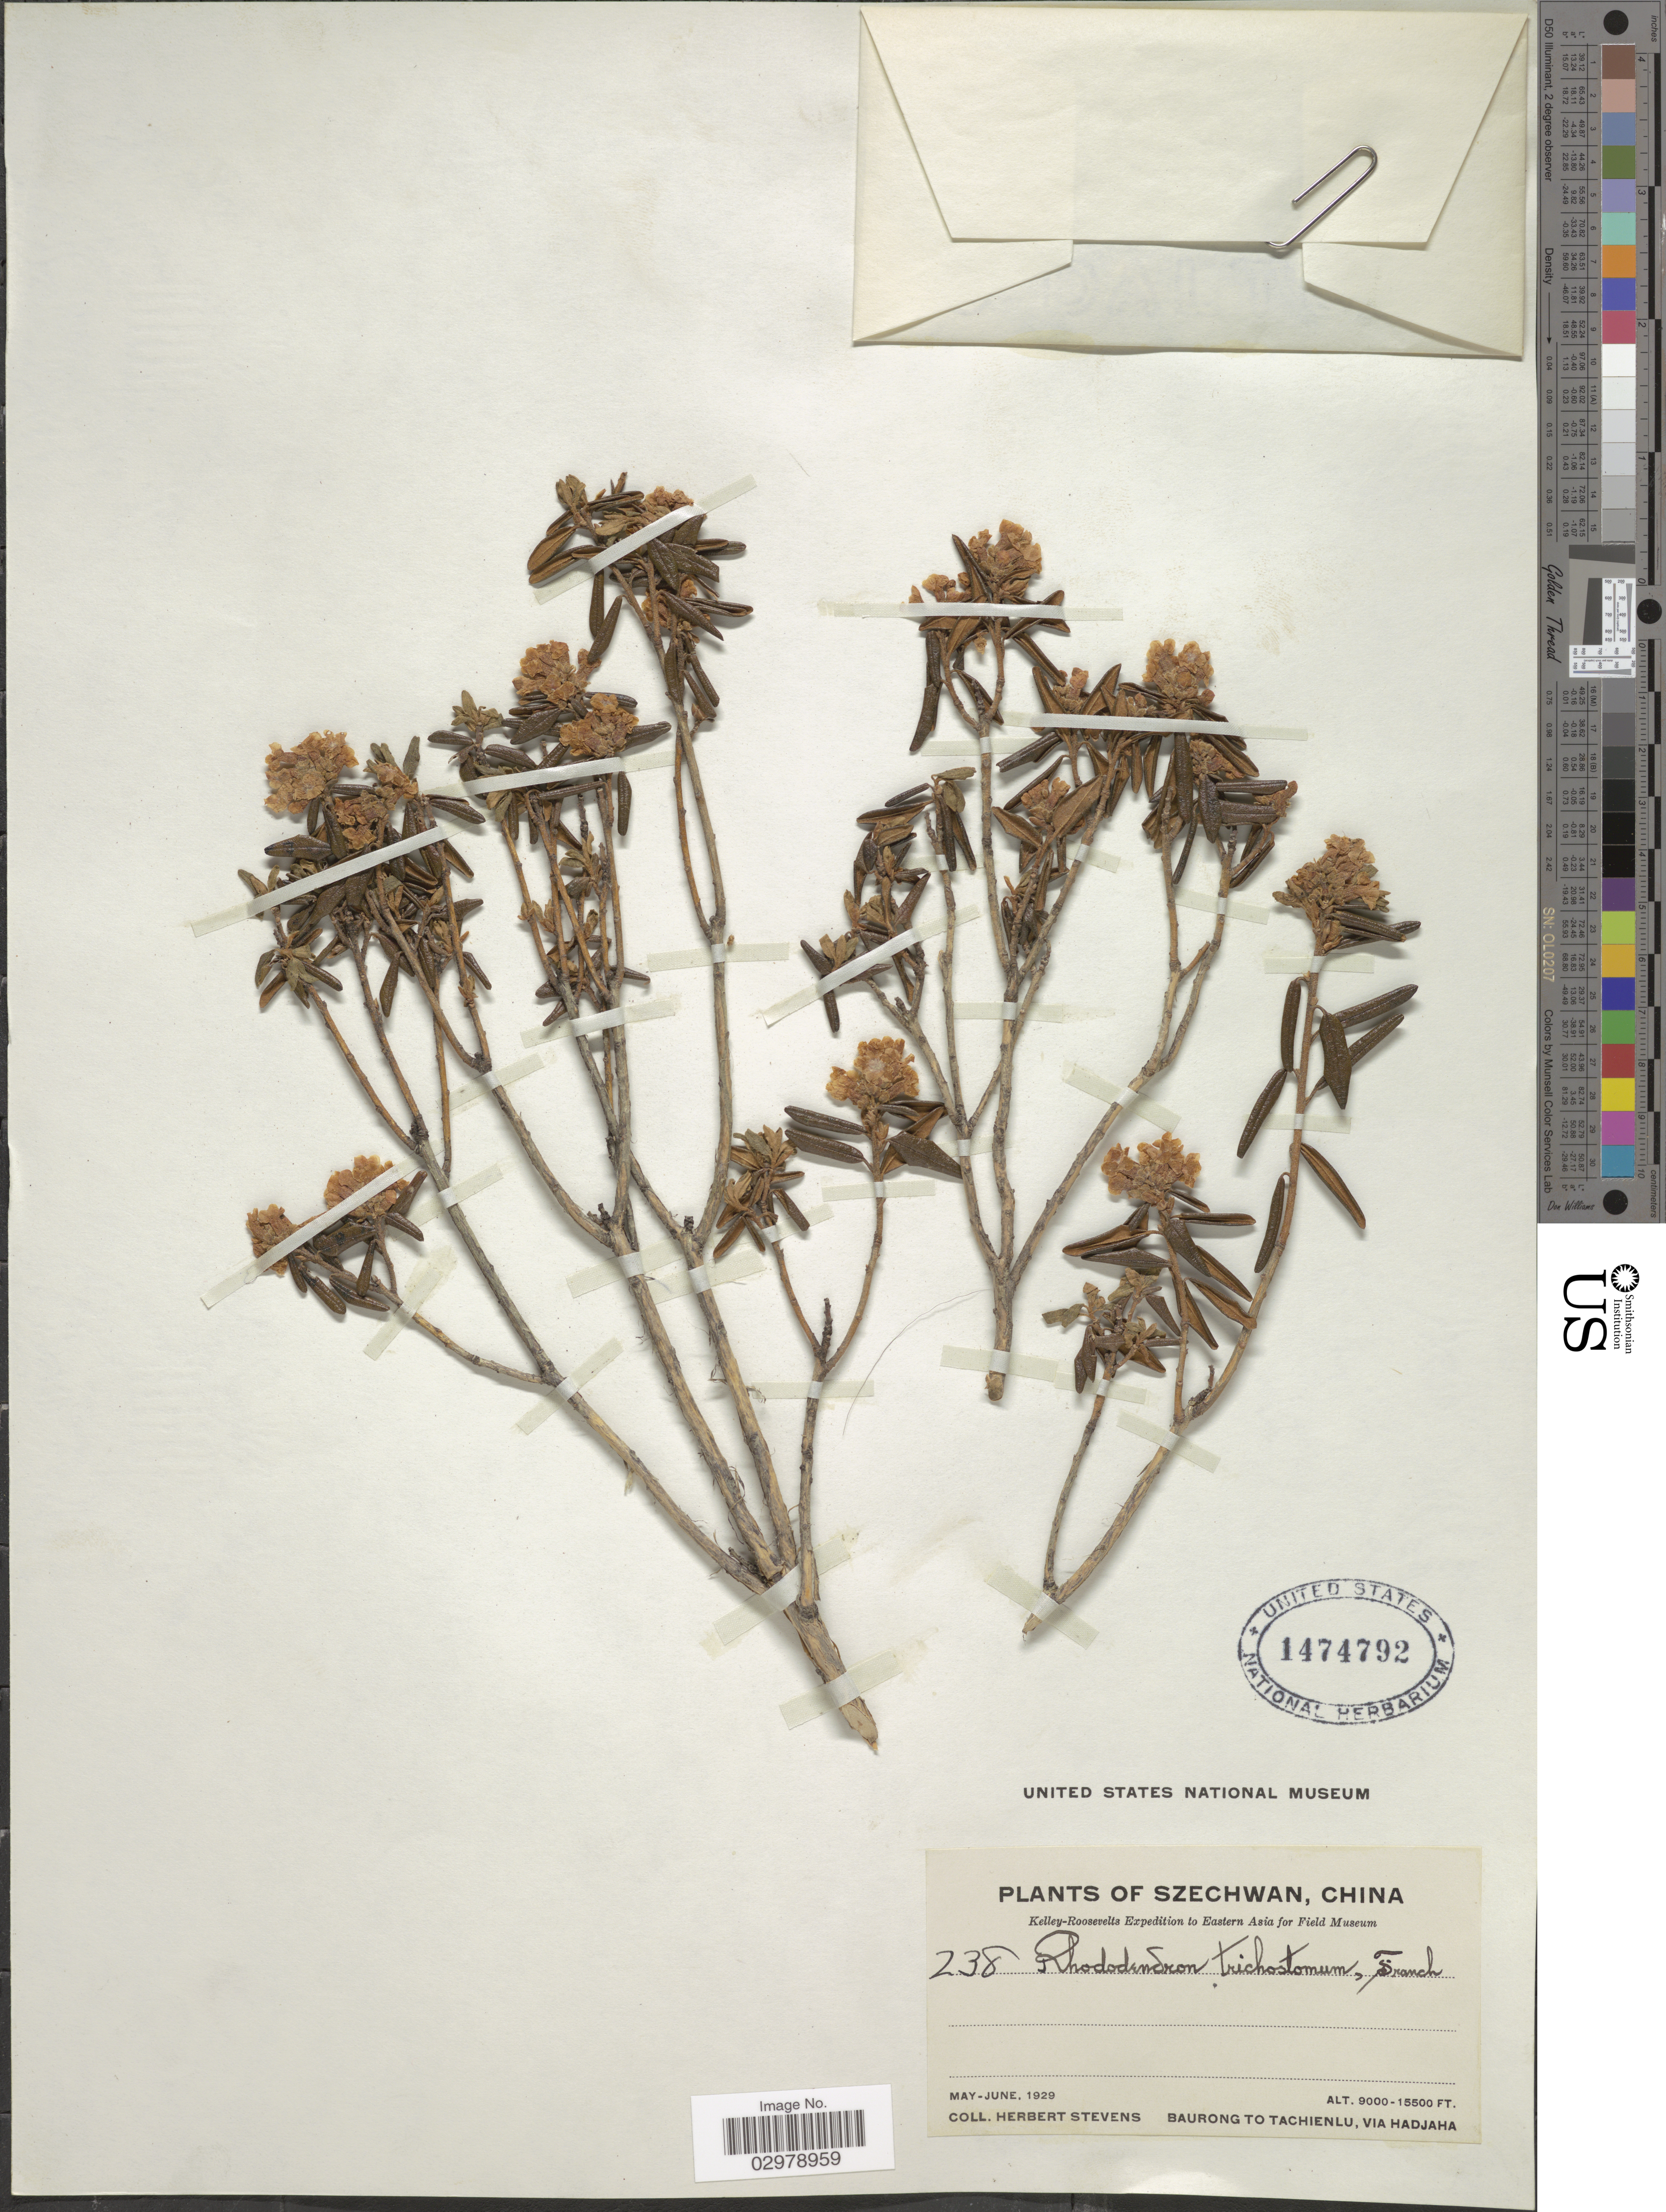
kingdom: Plantae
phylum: Tracheophyta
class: Magnoliopsida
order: Ericales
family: Ericaceae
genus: Rhododendron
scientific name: Rhododendron trichostomum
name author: Franch.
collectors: H. Stevens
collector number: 238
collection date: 1929-05/1929-06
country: China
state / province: Sichuan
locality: Szechwan. Baurong to Tachienlu, via Hadjaha.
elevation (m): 2743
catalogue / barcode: US 1474792